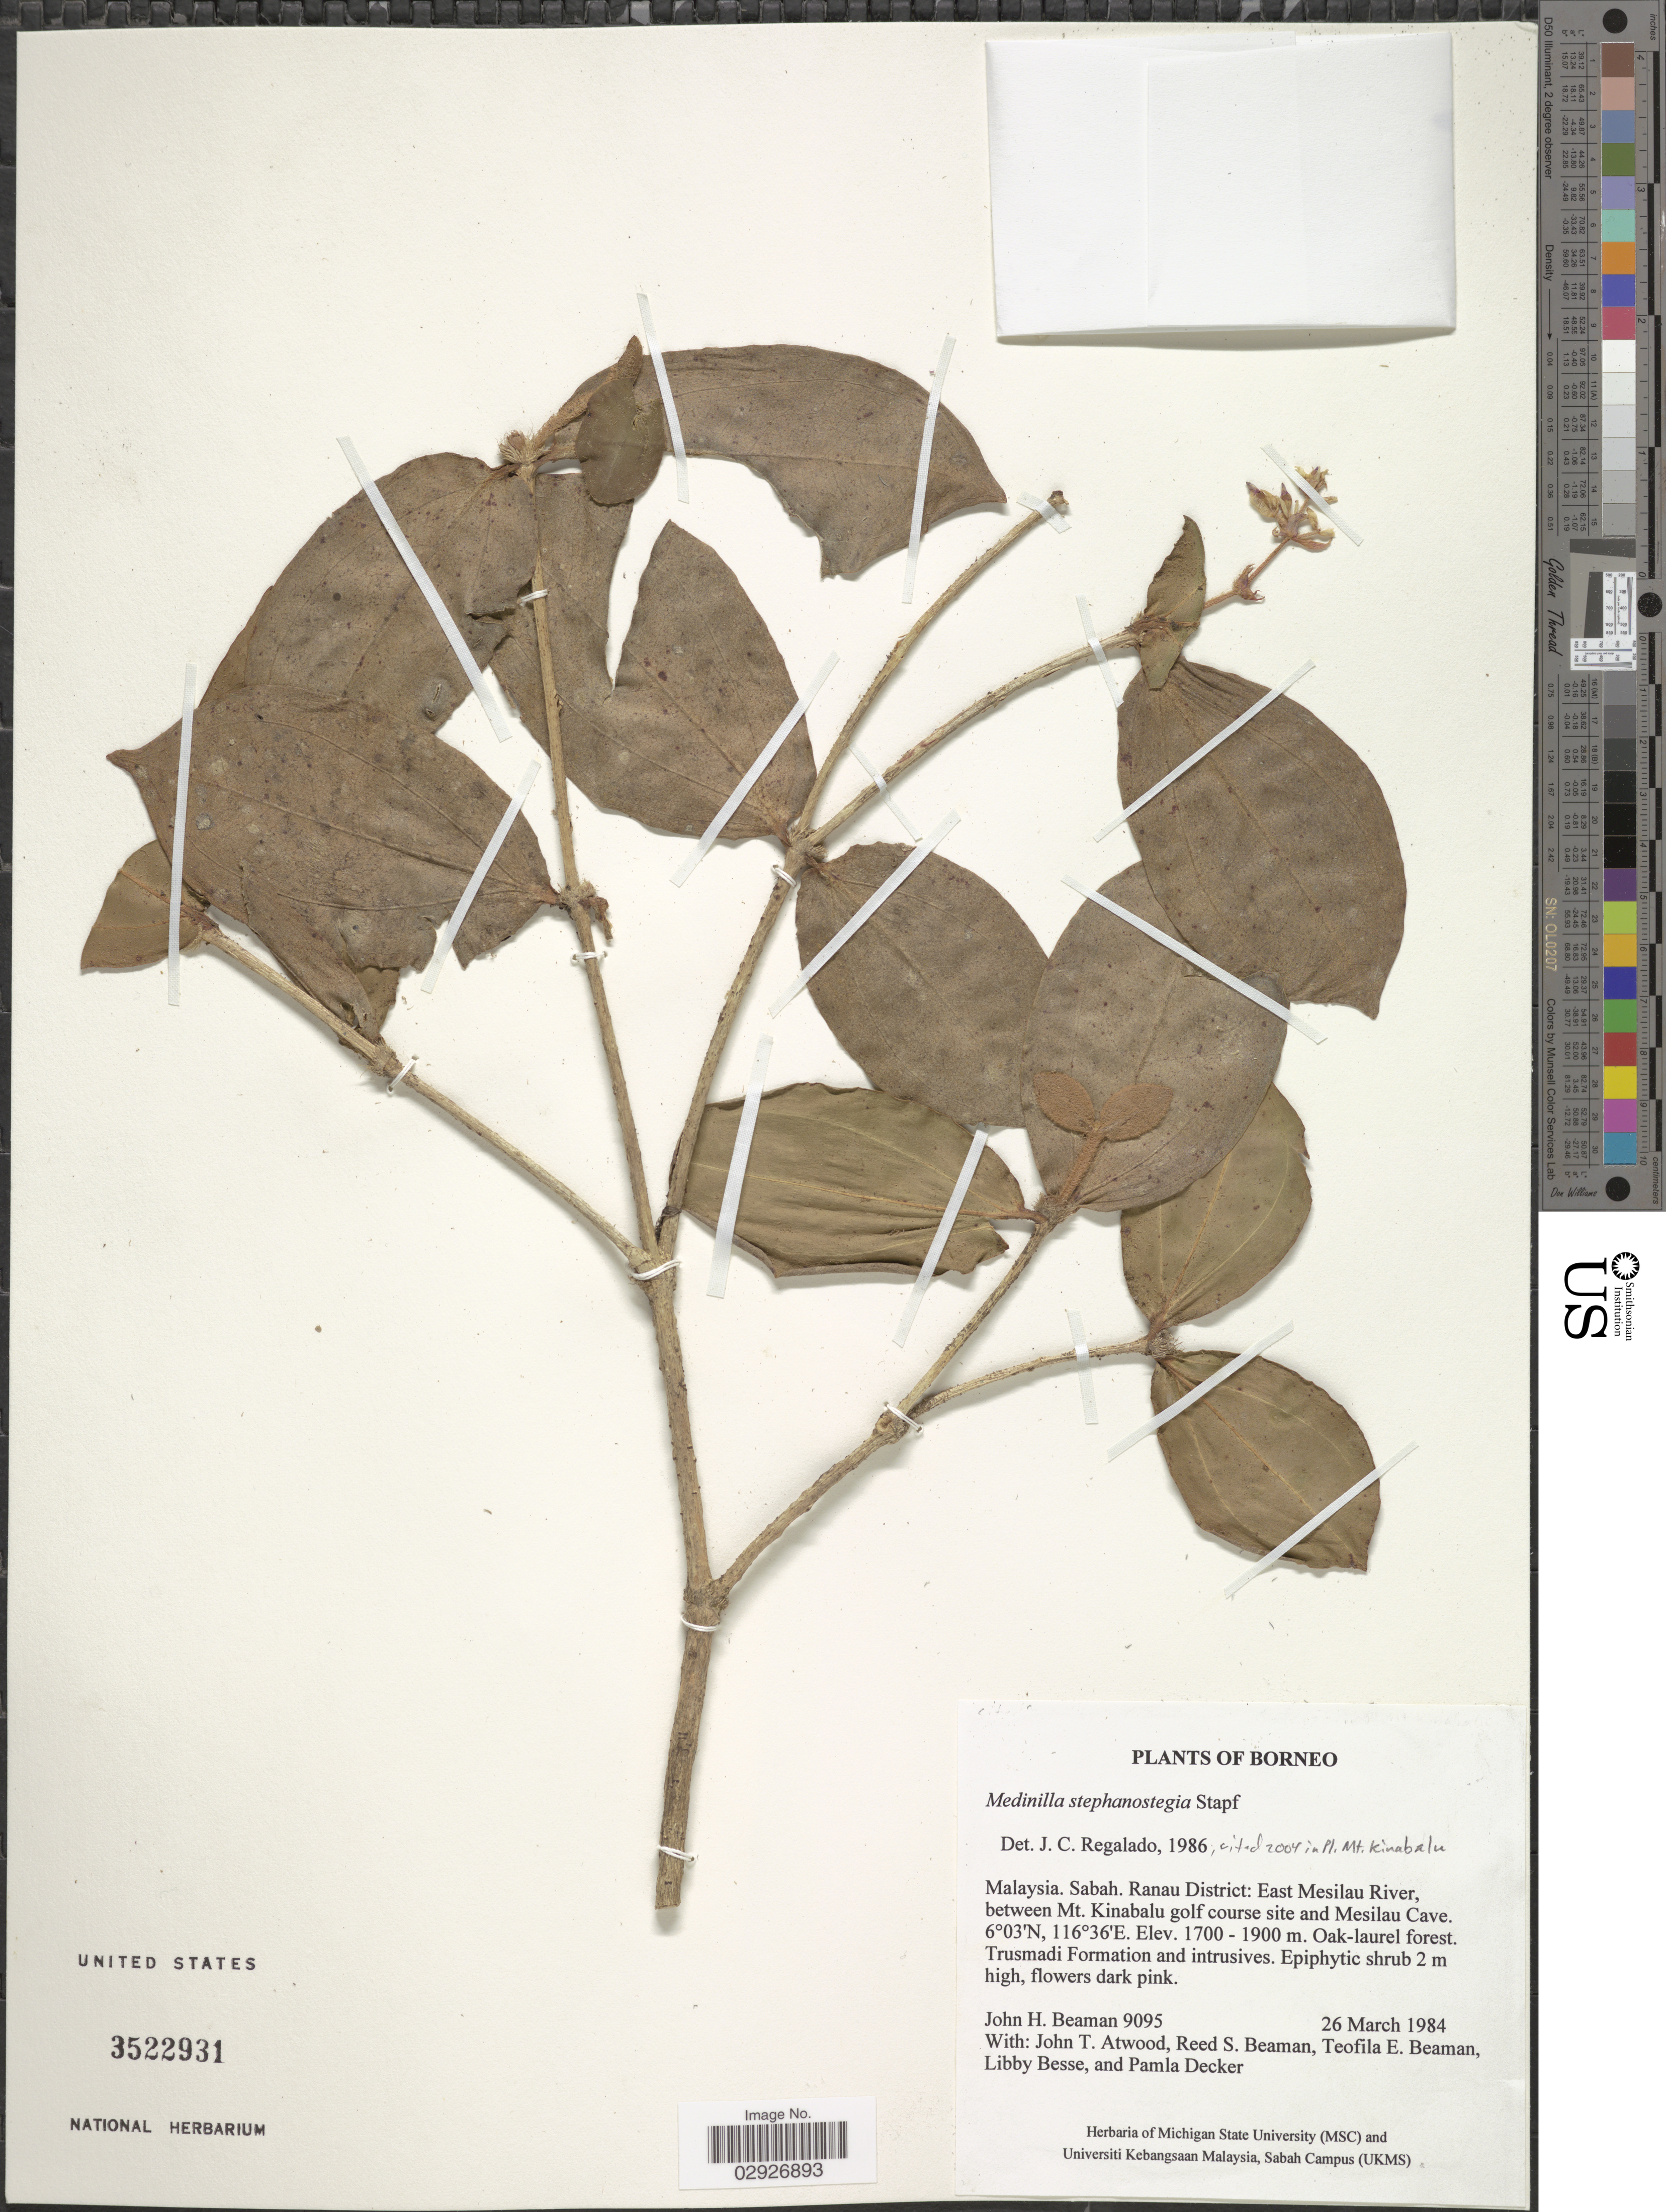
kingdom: Plantae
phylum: Tracheophyta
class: Magnoliopsida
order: Myrtales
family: Melastomataceae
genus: Medinilla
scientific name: Medinilla stephanostegia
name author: Stapf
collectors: J. H. Beaman, J. T. Atwood, R. S. Beaman, T. E. Beaman & et al.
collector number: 9095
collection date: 1984-03-26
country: Malaysia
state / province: Sabah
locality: Borneo. Ranau District: East Mesilau River, between Mt. Kinabalu golf course site and Mesilau Cave.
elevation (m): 1700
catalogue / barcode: US 3522931